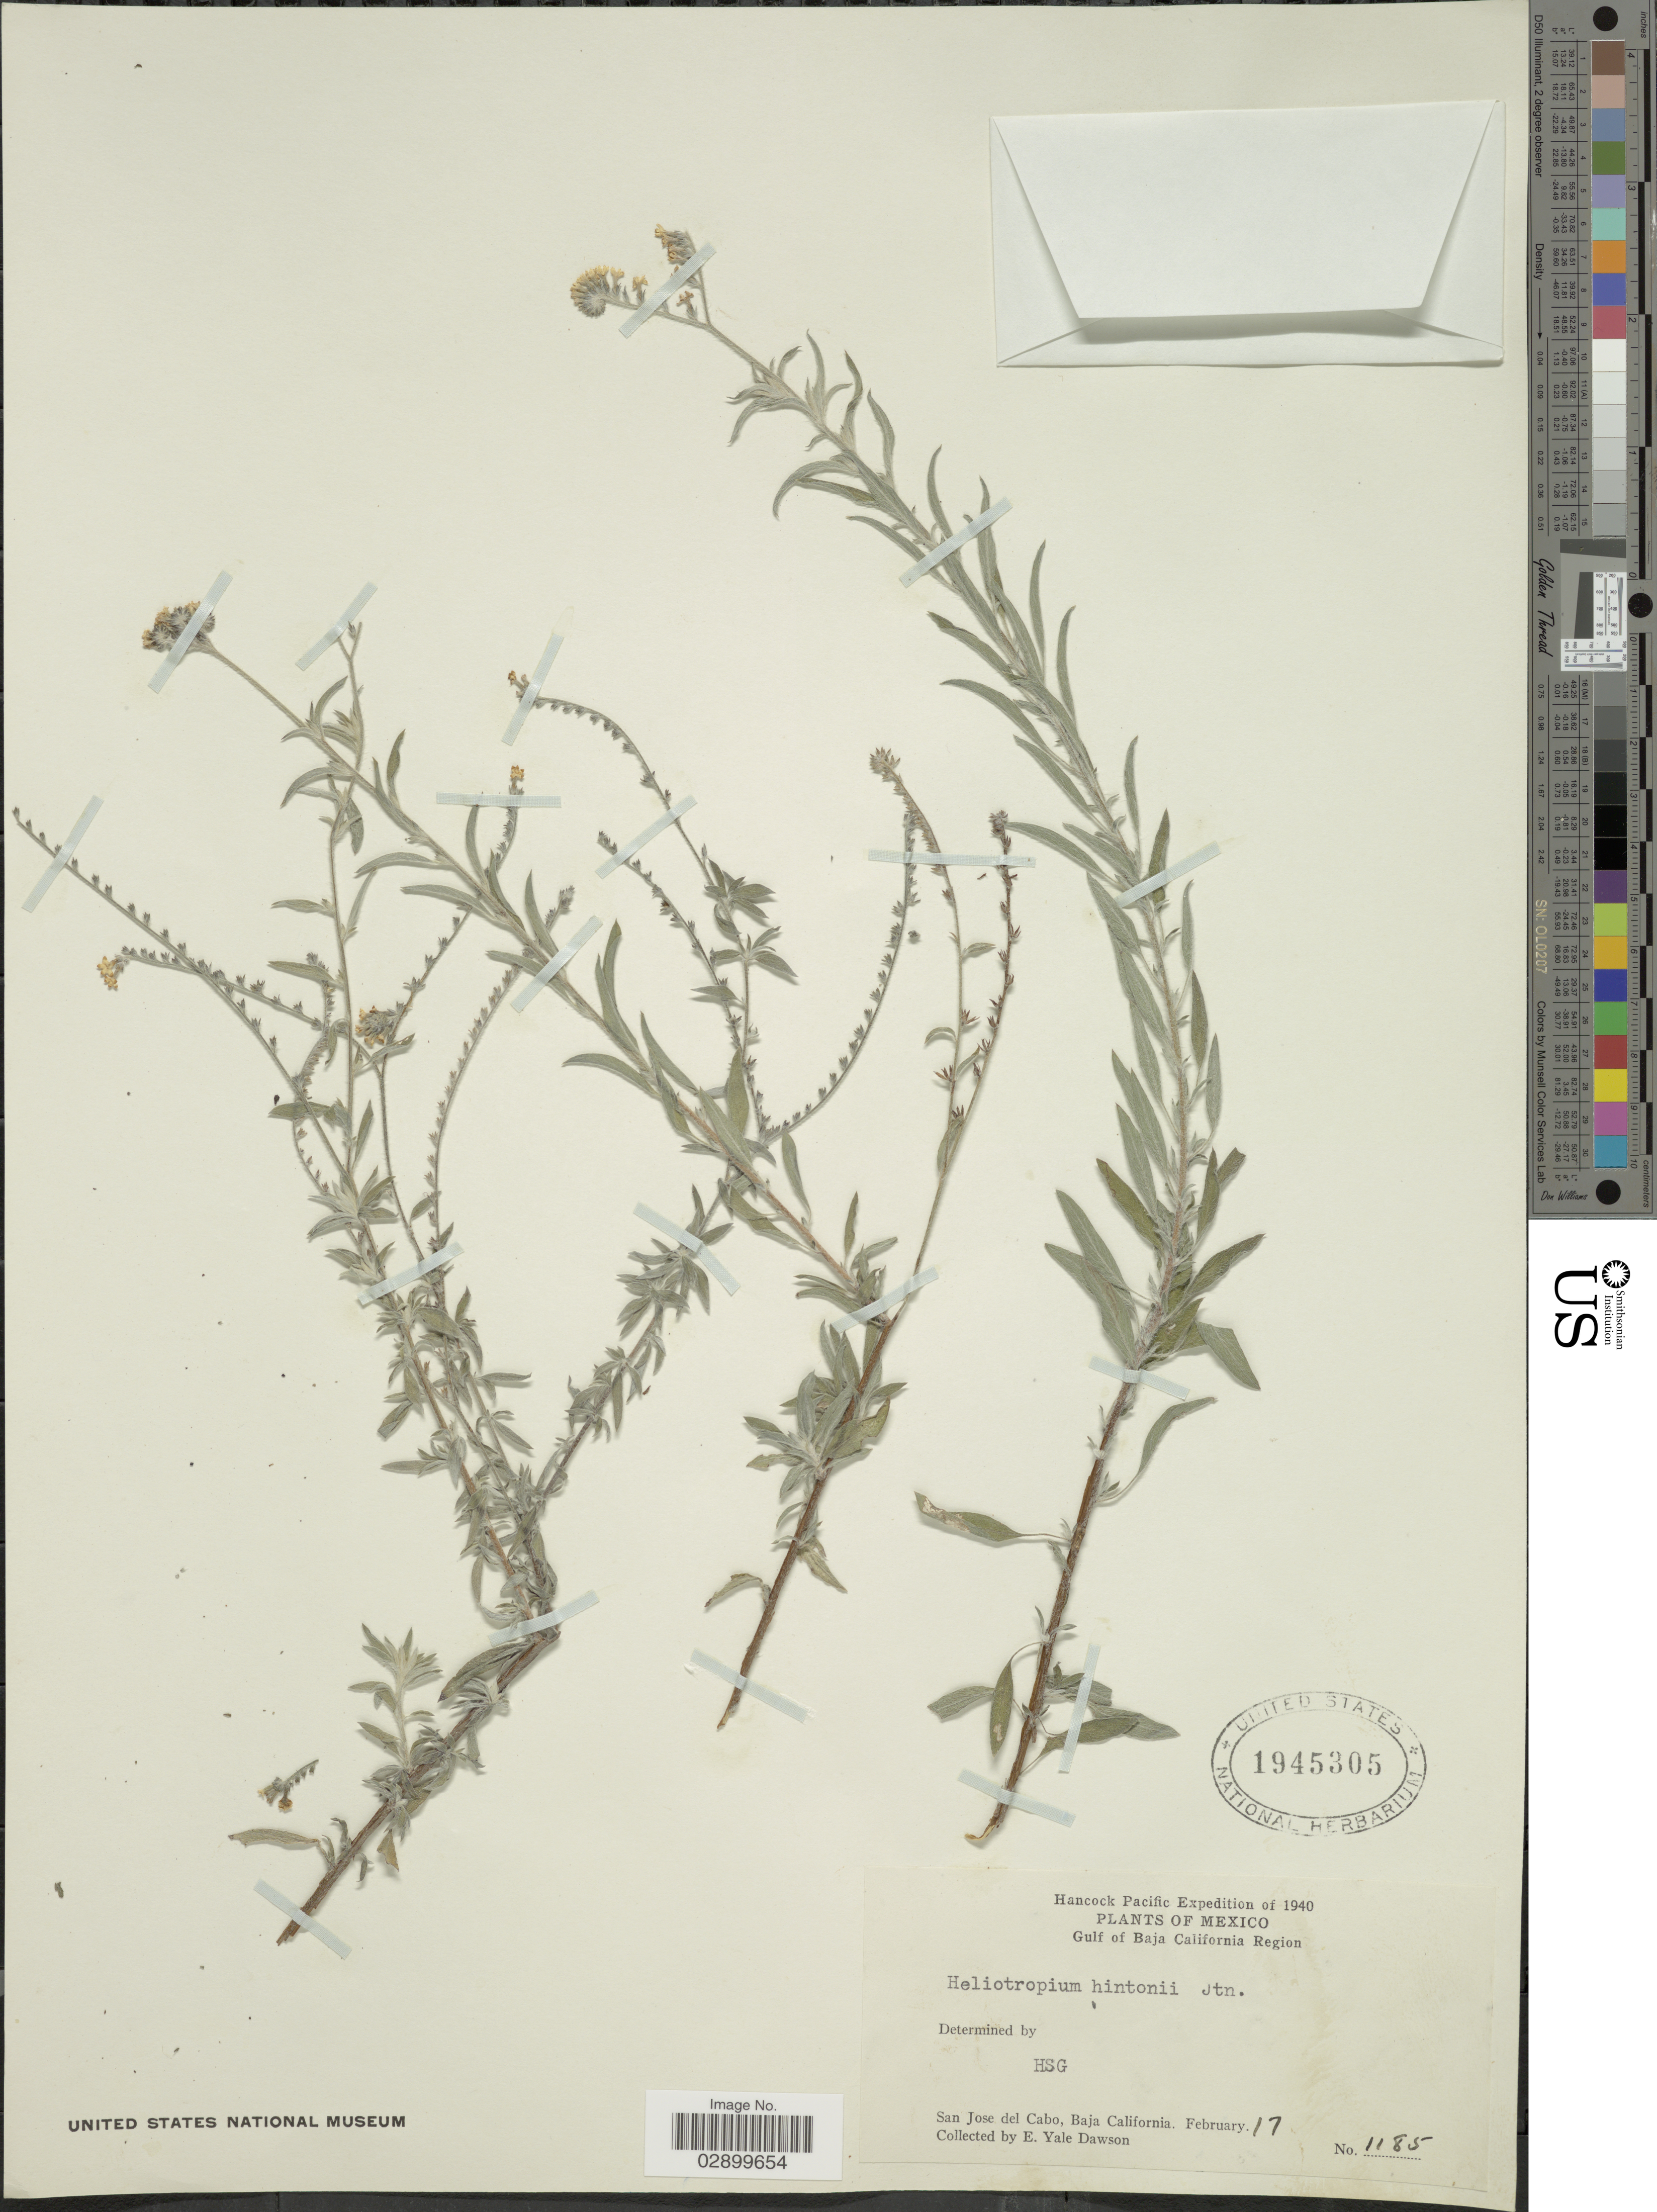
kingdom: Plantae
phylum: Tracheophyta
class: Magnoliopsida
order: Boraginales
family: Heliotropiaceae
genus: Heliotropium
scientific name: Heliotropium hintonii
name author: (I.M. Johnst.) I.M. Johnst.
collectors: N. Yensen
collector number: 1185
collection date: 1940-02-17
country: Mexico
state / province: Baja California Sur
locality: Hancock Pacific, Gulf of Baja California Region, San Jose del Cabo.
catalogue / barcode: US 1945305